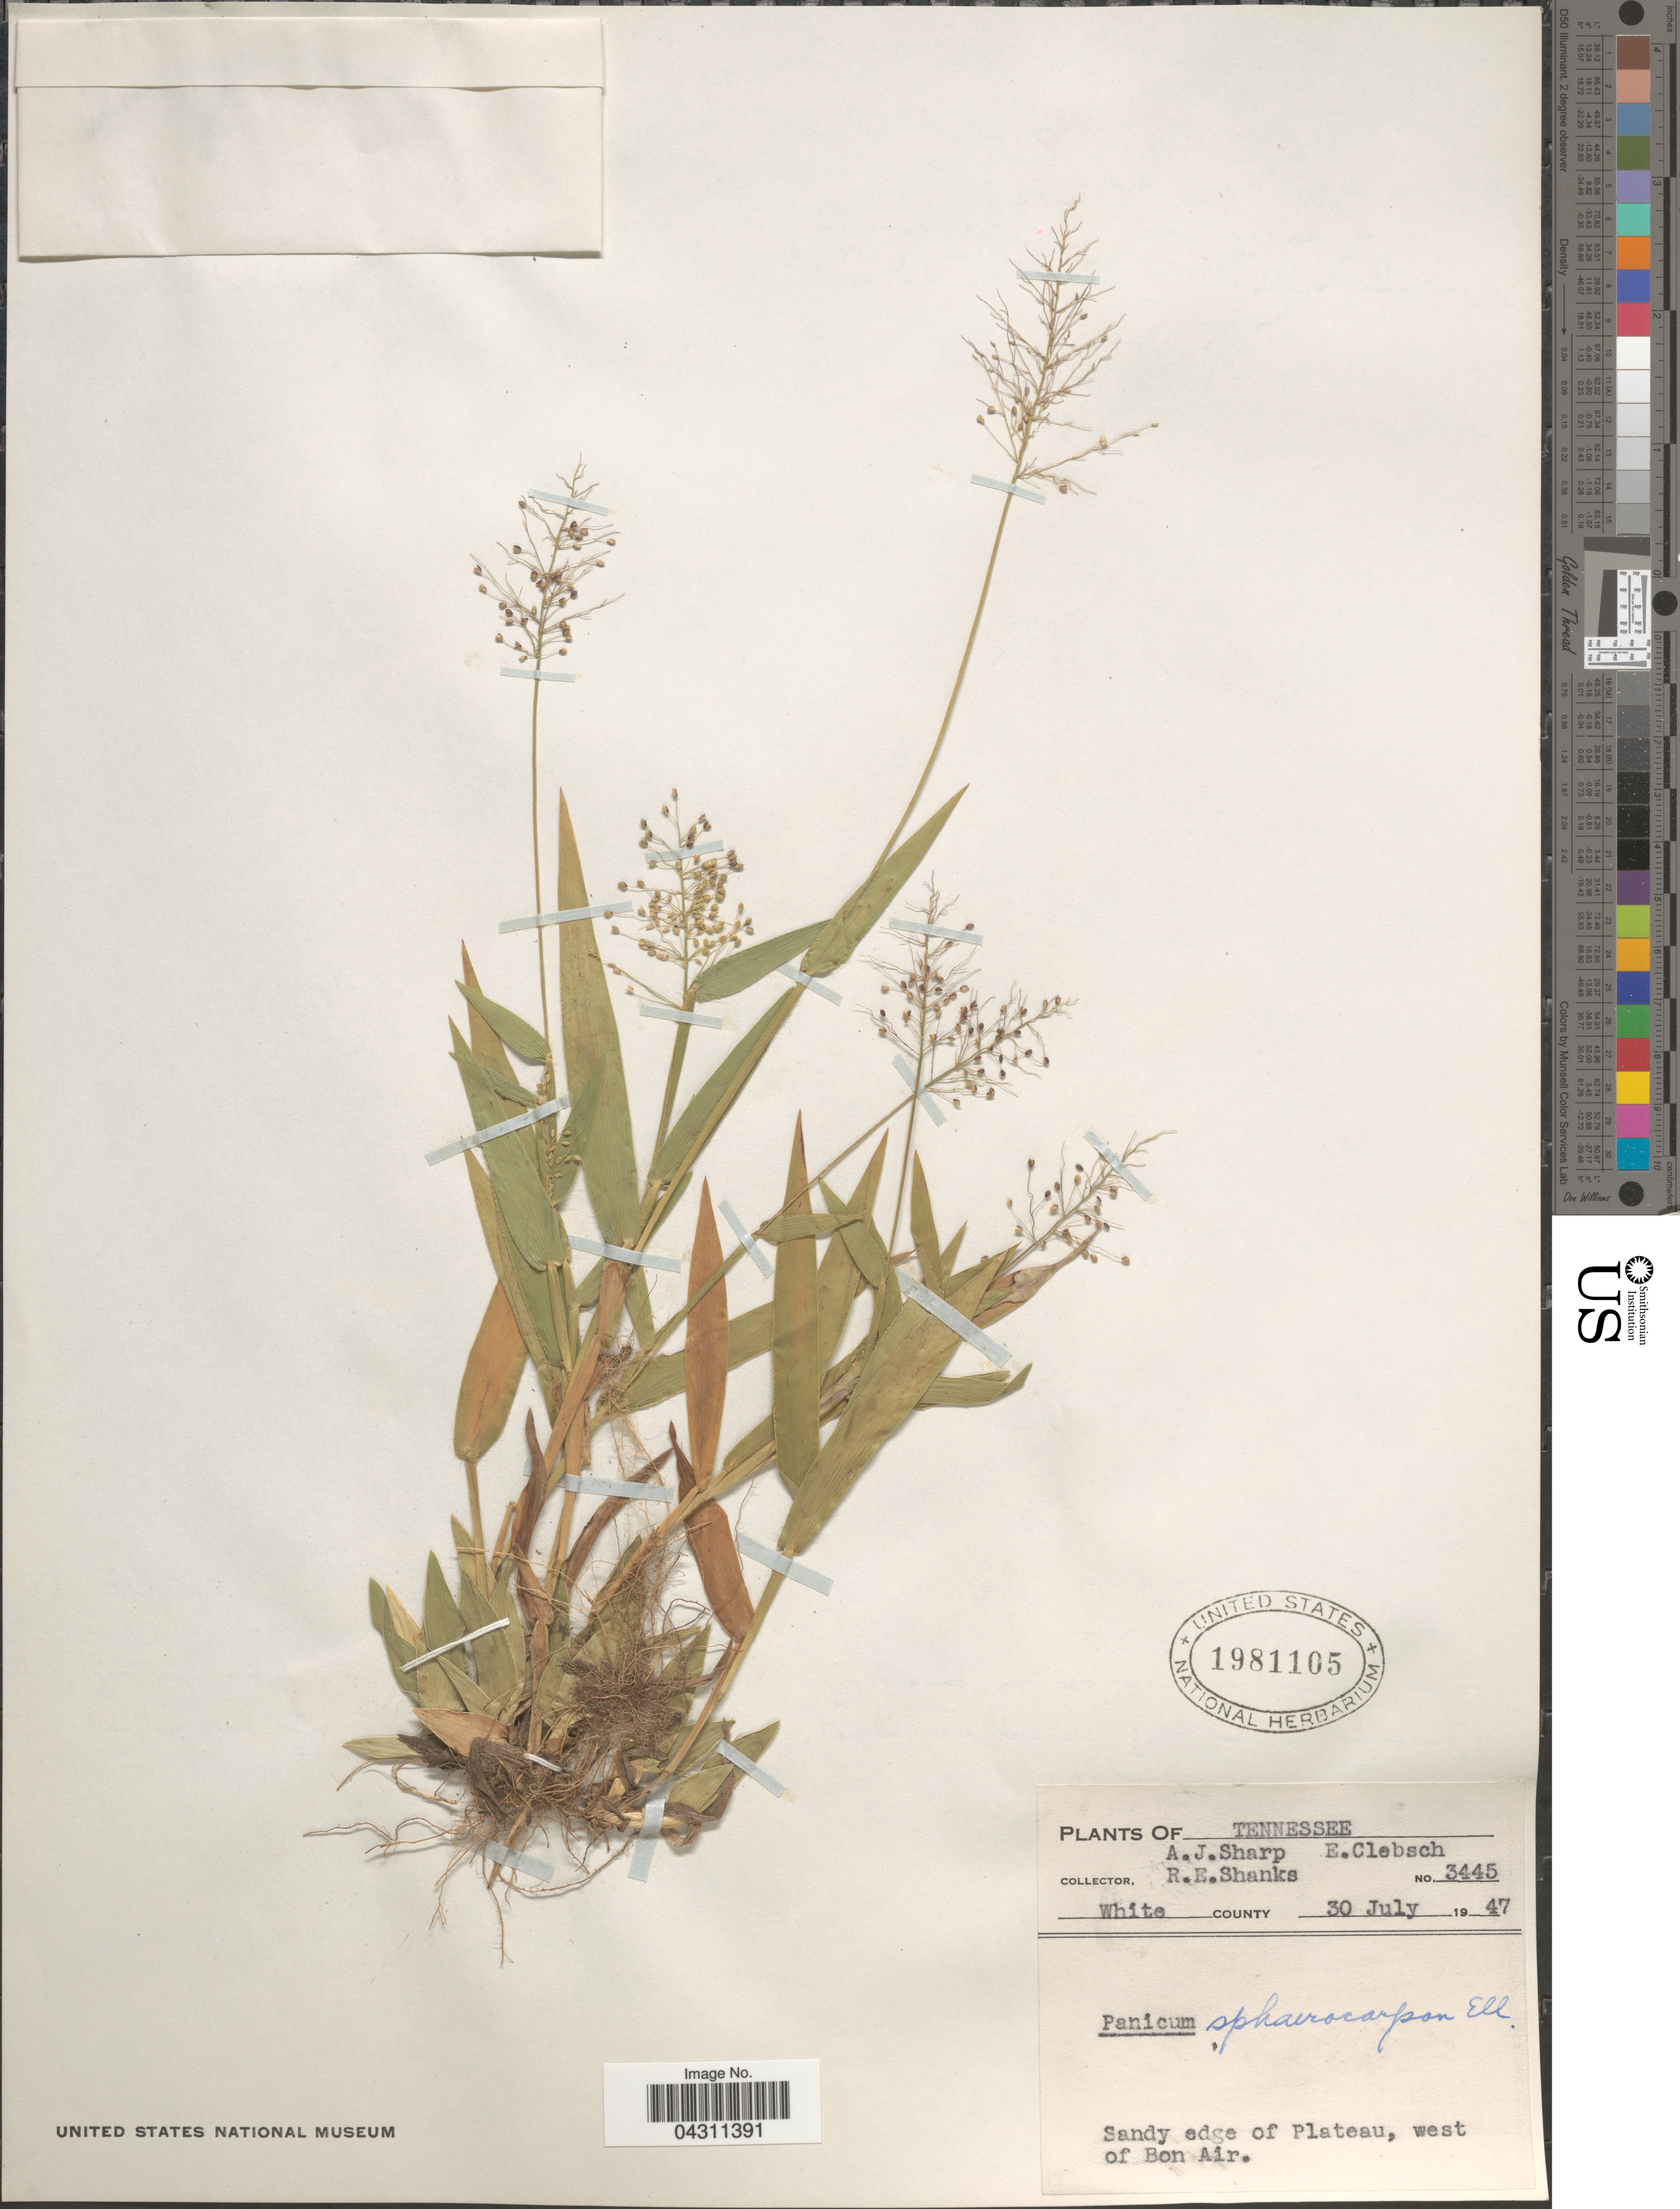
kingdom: Plantae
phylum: Tracheophyta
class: Liliopsida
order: Poales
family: Poaceae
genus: Dichanthelium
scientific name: Dichanthelium sphaerocarpon var. sphaerocarpon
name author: (Elliott) Gould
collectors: A. J. Sharp, E. Clebsch & R. Shanks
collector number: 3445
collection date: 1947-07-30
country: United States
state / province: Tennessee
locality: White County. Sandy edge of Plateau, west of Bon Air.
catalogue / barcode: US 1981105